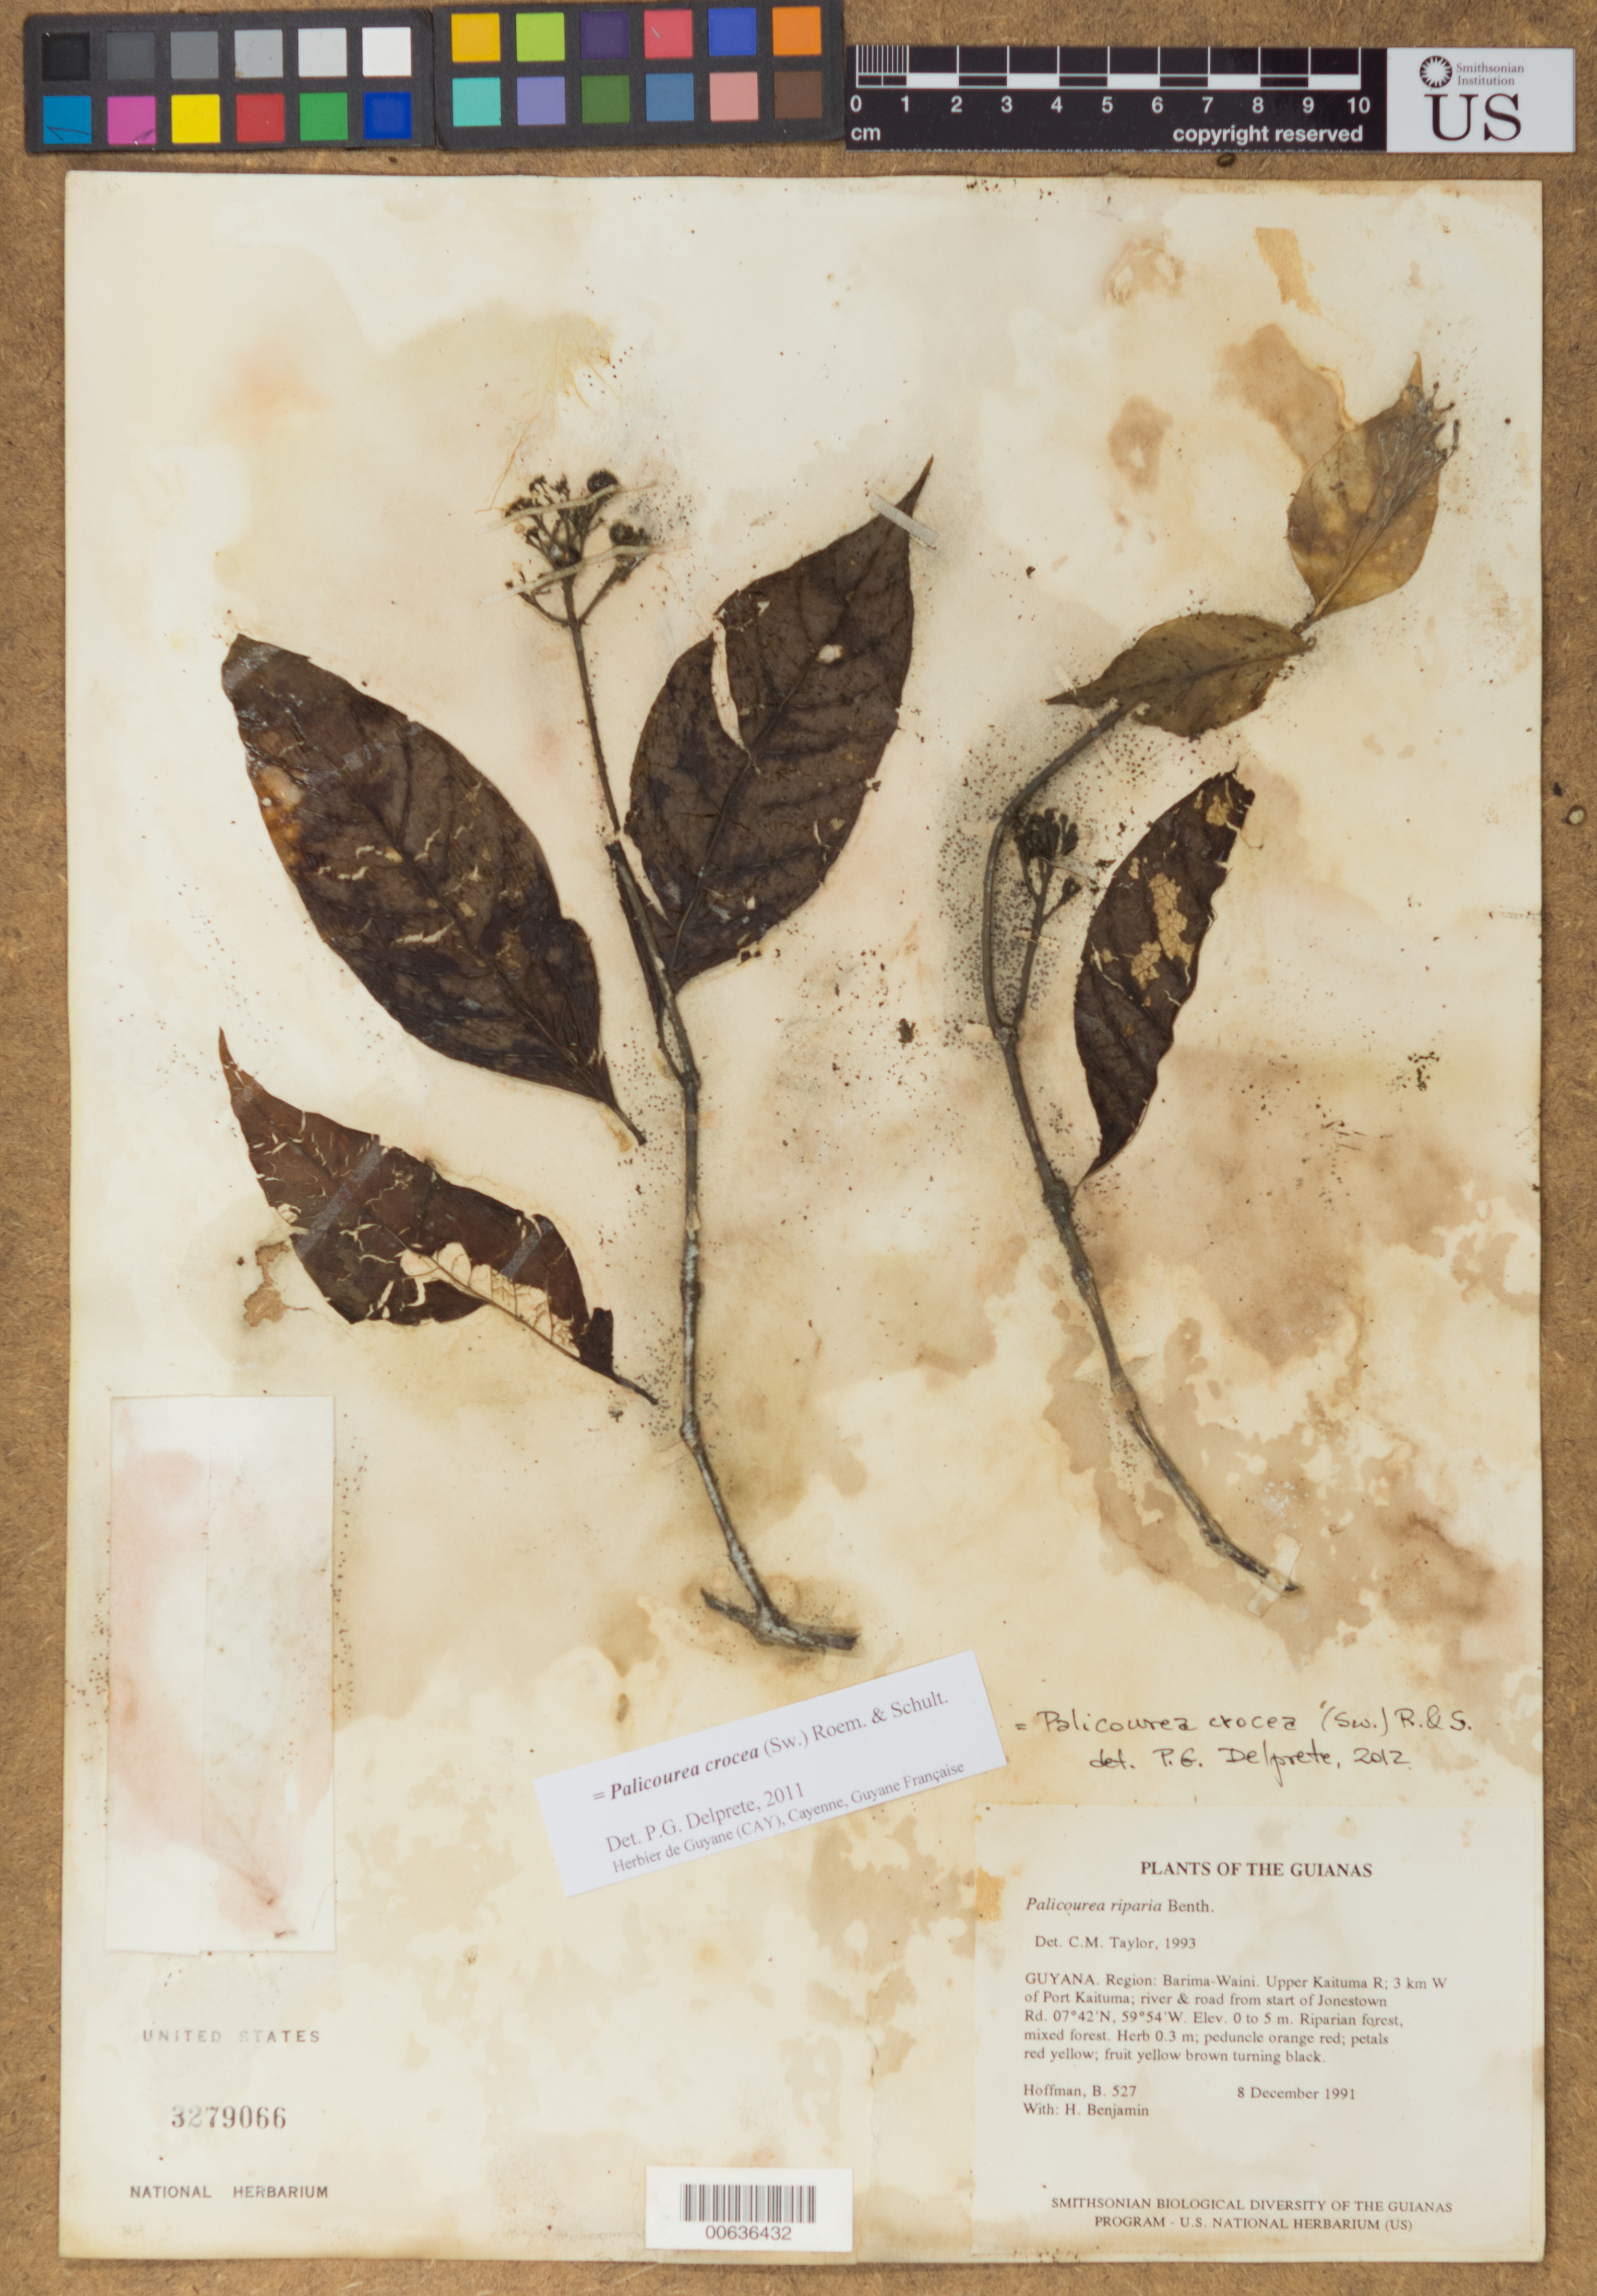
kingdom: Plantae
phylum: Tracheophyta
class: Magnoliopsida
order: Gentianales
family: Rubiaceae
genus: Palicourea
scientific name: Palicourea riparia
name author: Benth.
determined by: Taylor, Charlotte M.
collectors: B. Hoffman & H. Benjamin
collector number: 527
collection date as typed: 8 December 1991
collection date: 1991-12-08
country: Guyana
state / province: Barima-Waini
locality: Upper Kaituma River; 3 km W of Port Kaituma; river & road from start of Jonestown Road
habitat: Riparian forest, mixed forest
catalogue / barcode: US 3279066